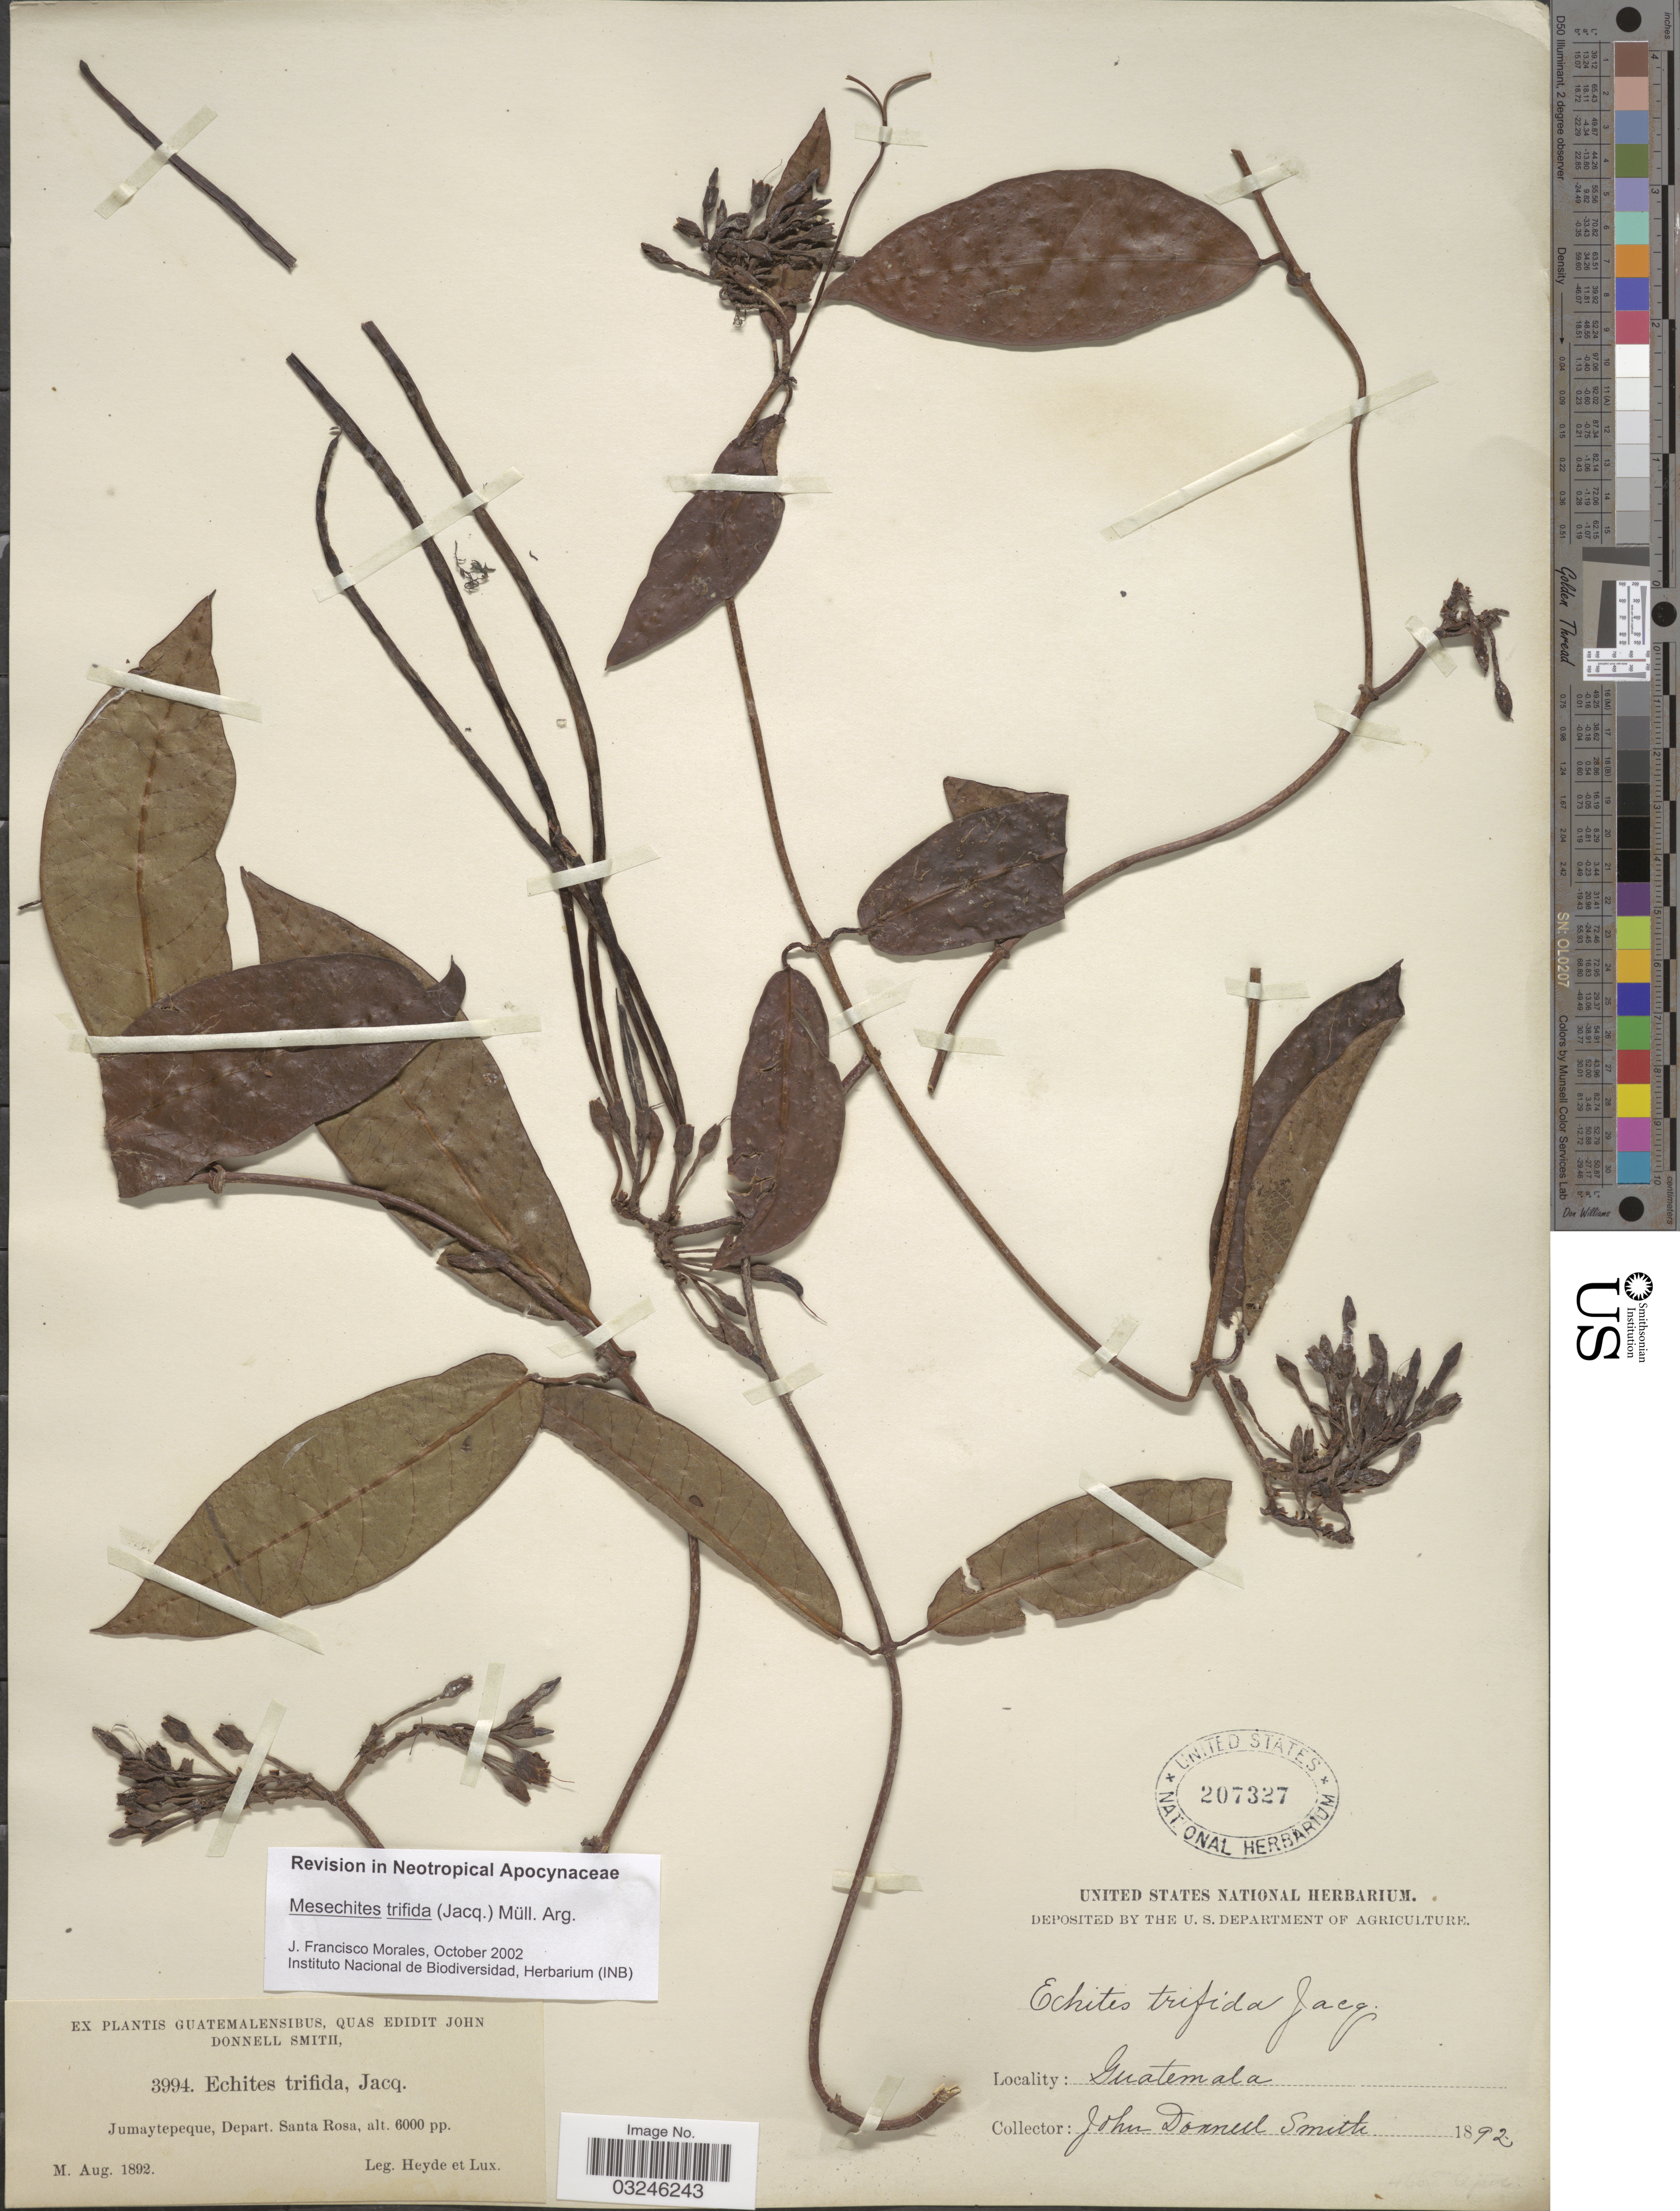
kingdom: Plantae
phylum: Tracheophyta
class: Magnoliopsida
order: Gentianales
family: Apocynaceae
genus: Mesechites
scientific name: Mesechites trifidus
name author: (Jacq.) Müll. Arg.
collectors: Heyde & Lux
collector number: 3994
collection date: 1892-08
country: Guatemala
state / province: Santa Rosa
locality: Jumaytepeque, Depart. Santa Rosa.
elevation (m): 1829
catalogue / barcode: US 207327